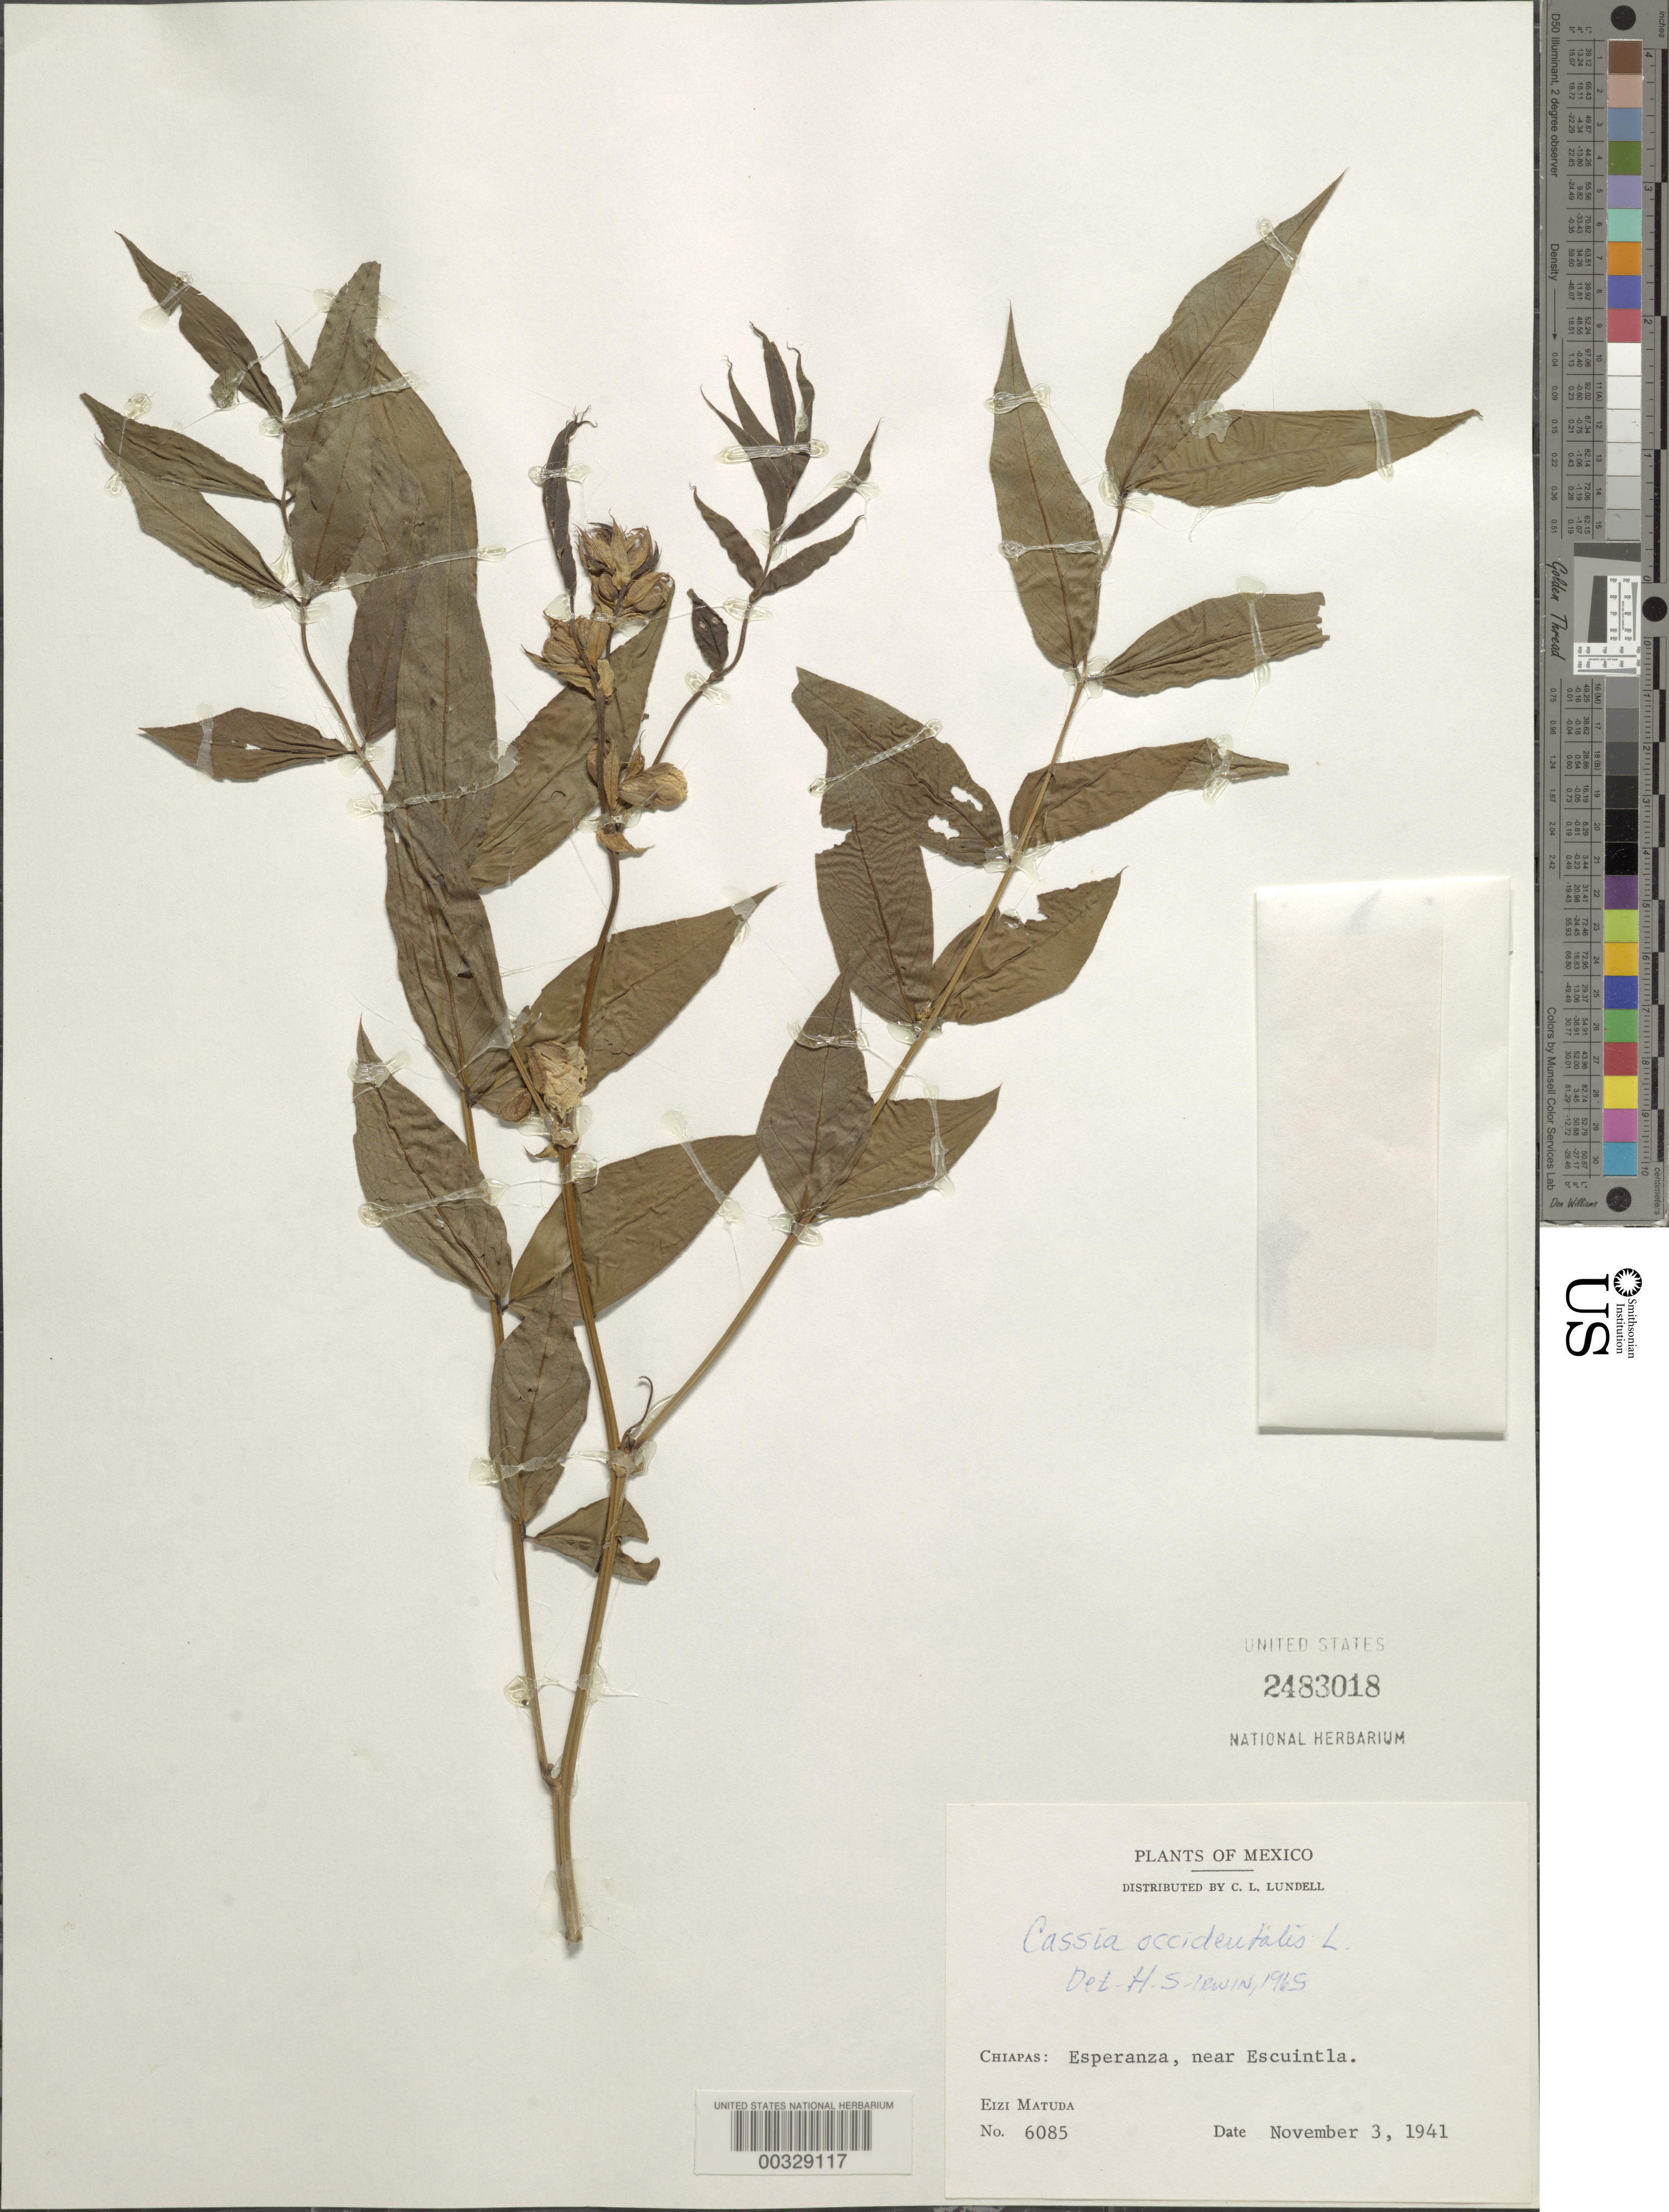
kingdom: Plantae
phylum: Tracheophyta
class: Magnoliopsida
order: Fabales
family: Fabaceae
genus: Senna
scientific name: Senna occidentalis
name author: (L.) Link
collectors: E. Matuda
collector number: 6085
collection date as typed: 03 Nov 1941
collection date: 1941-11-03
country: Mexico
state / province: Chiapas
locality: Esperanza, near Escuintla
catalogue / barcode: US 2483018